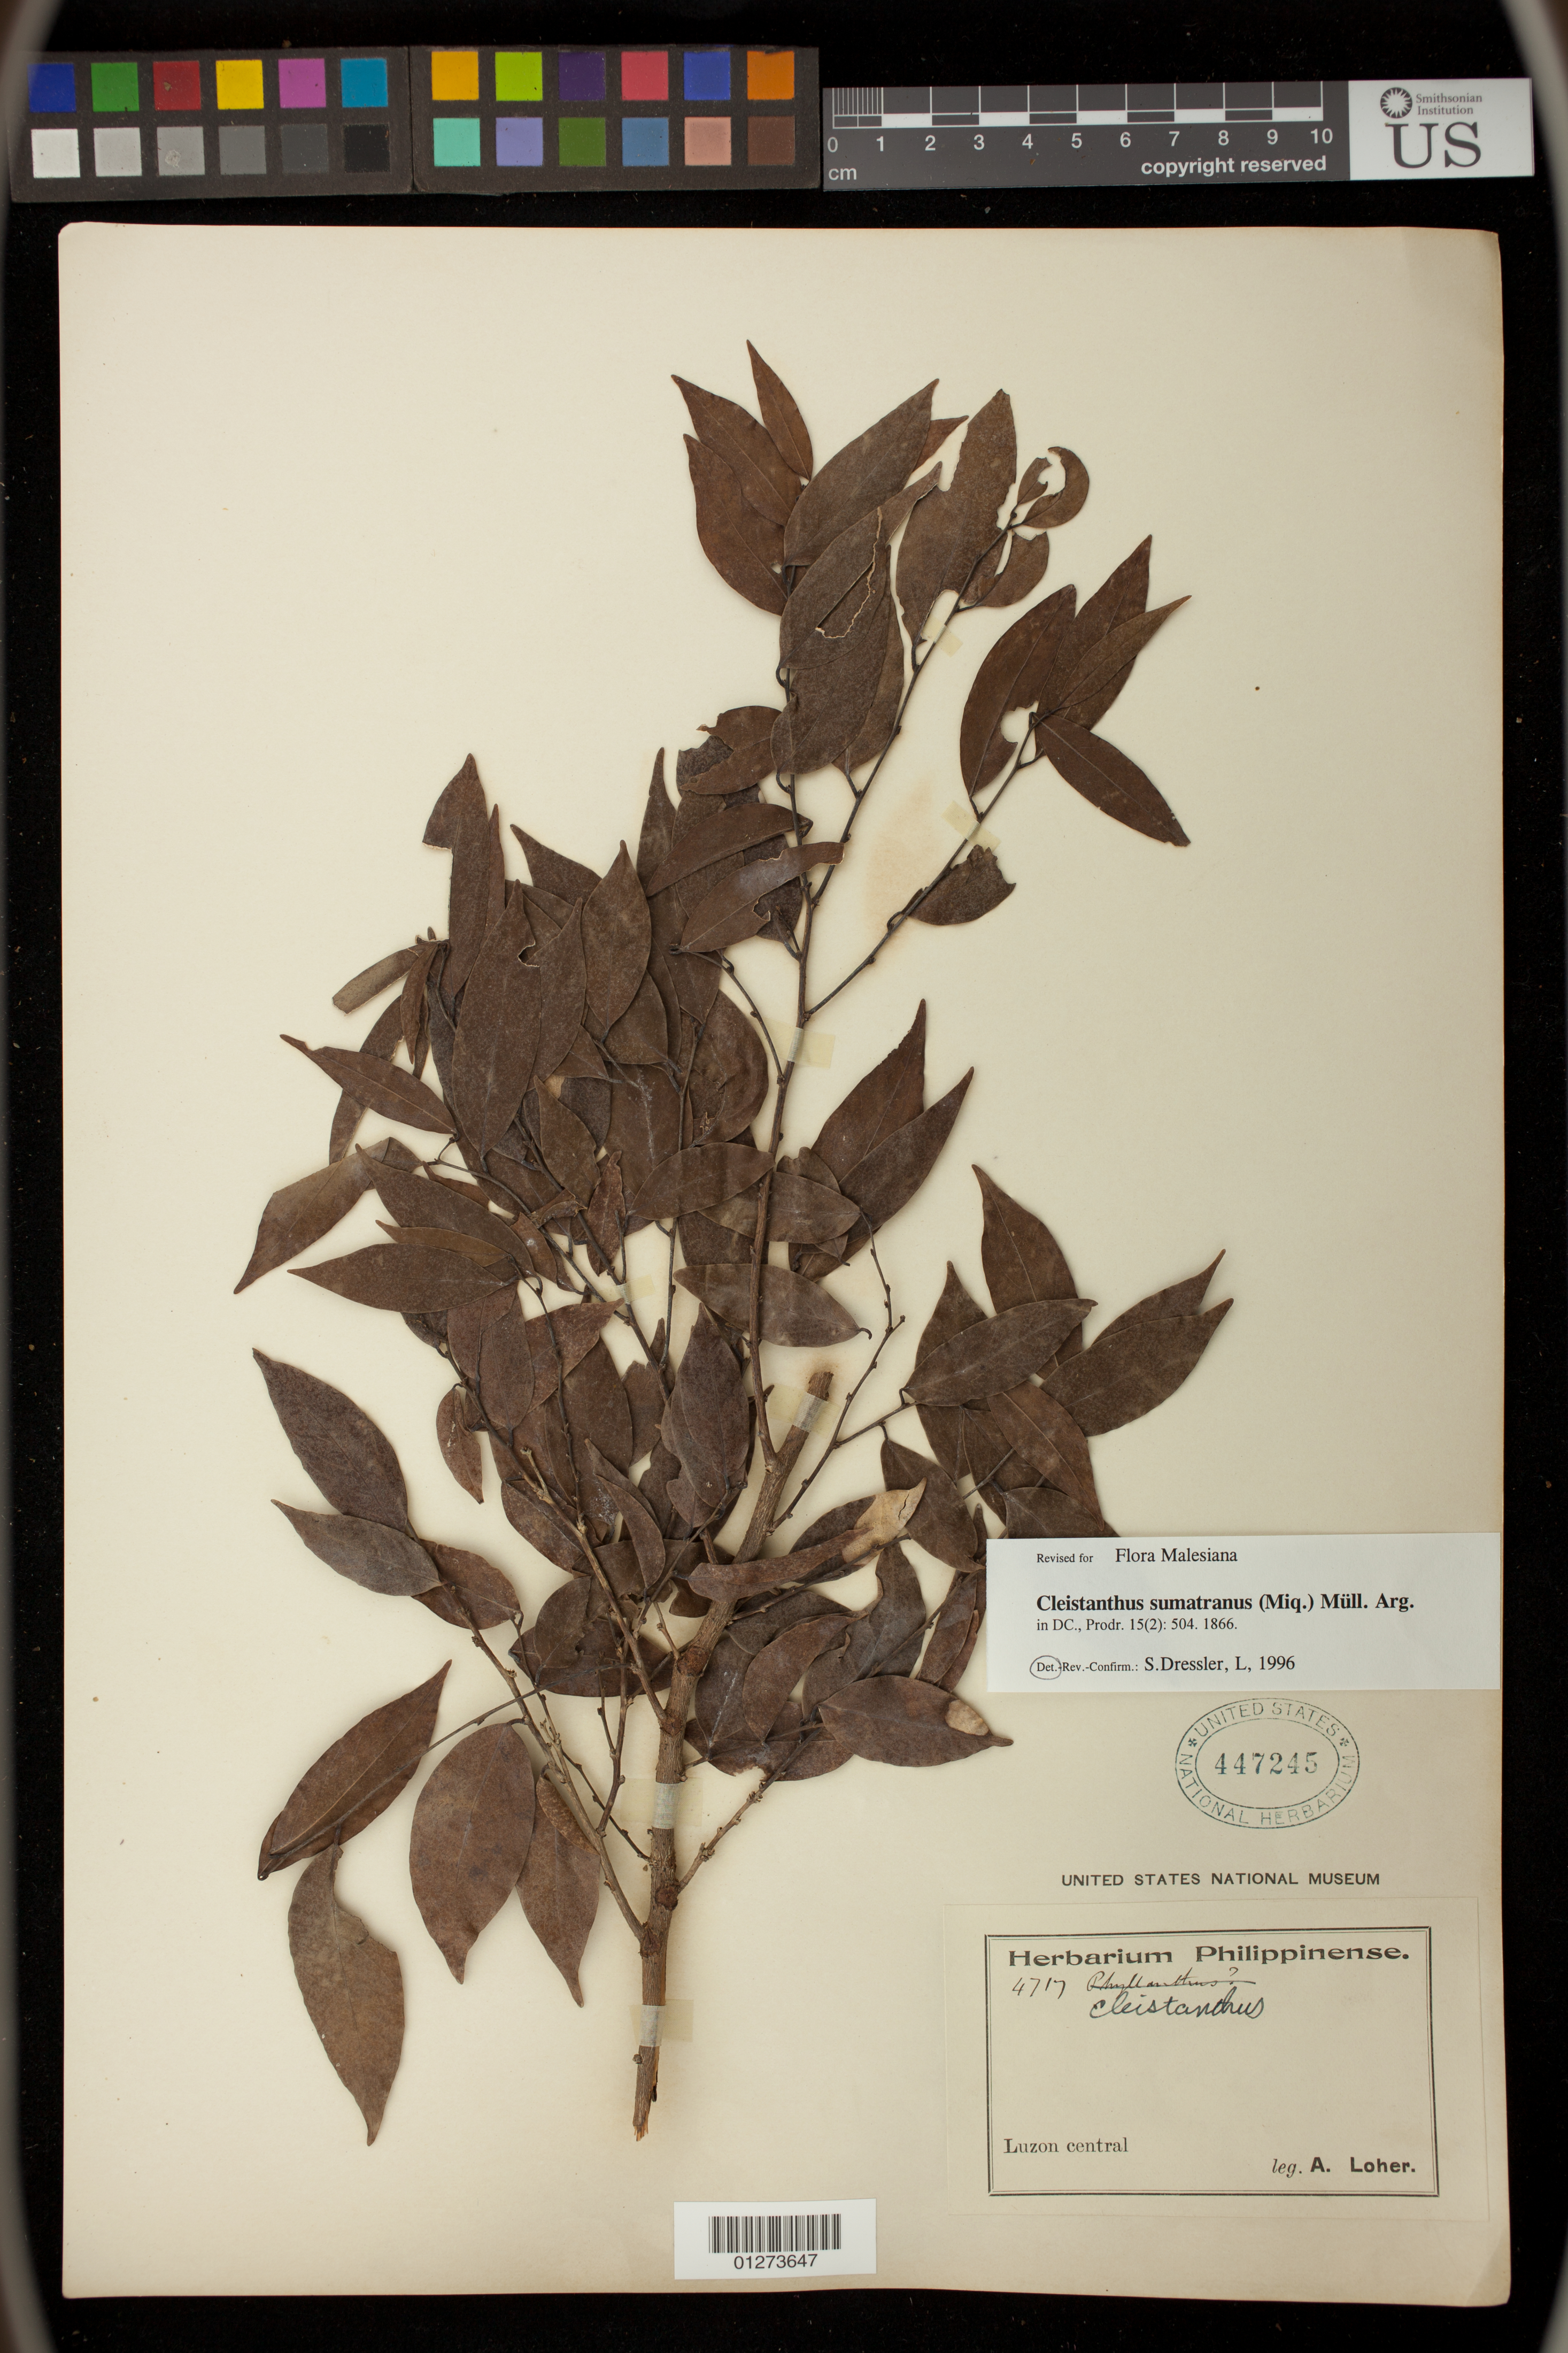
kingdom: Plantae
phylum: Tracheophyta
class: Magnoliopsida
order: Malpighiales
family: Phyllanthaceae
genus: Cleistanthus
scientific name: Cleistanthus sumatranus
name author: (Miq.) Müll. Arg.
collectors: A. Loher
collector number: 4717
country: Philippines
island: Luzon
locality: Luzon central.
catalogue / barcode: US 447245